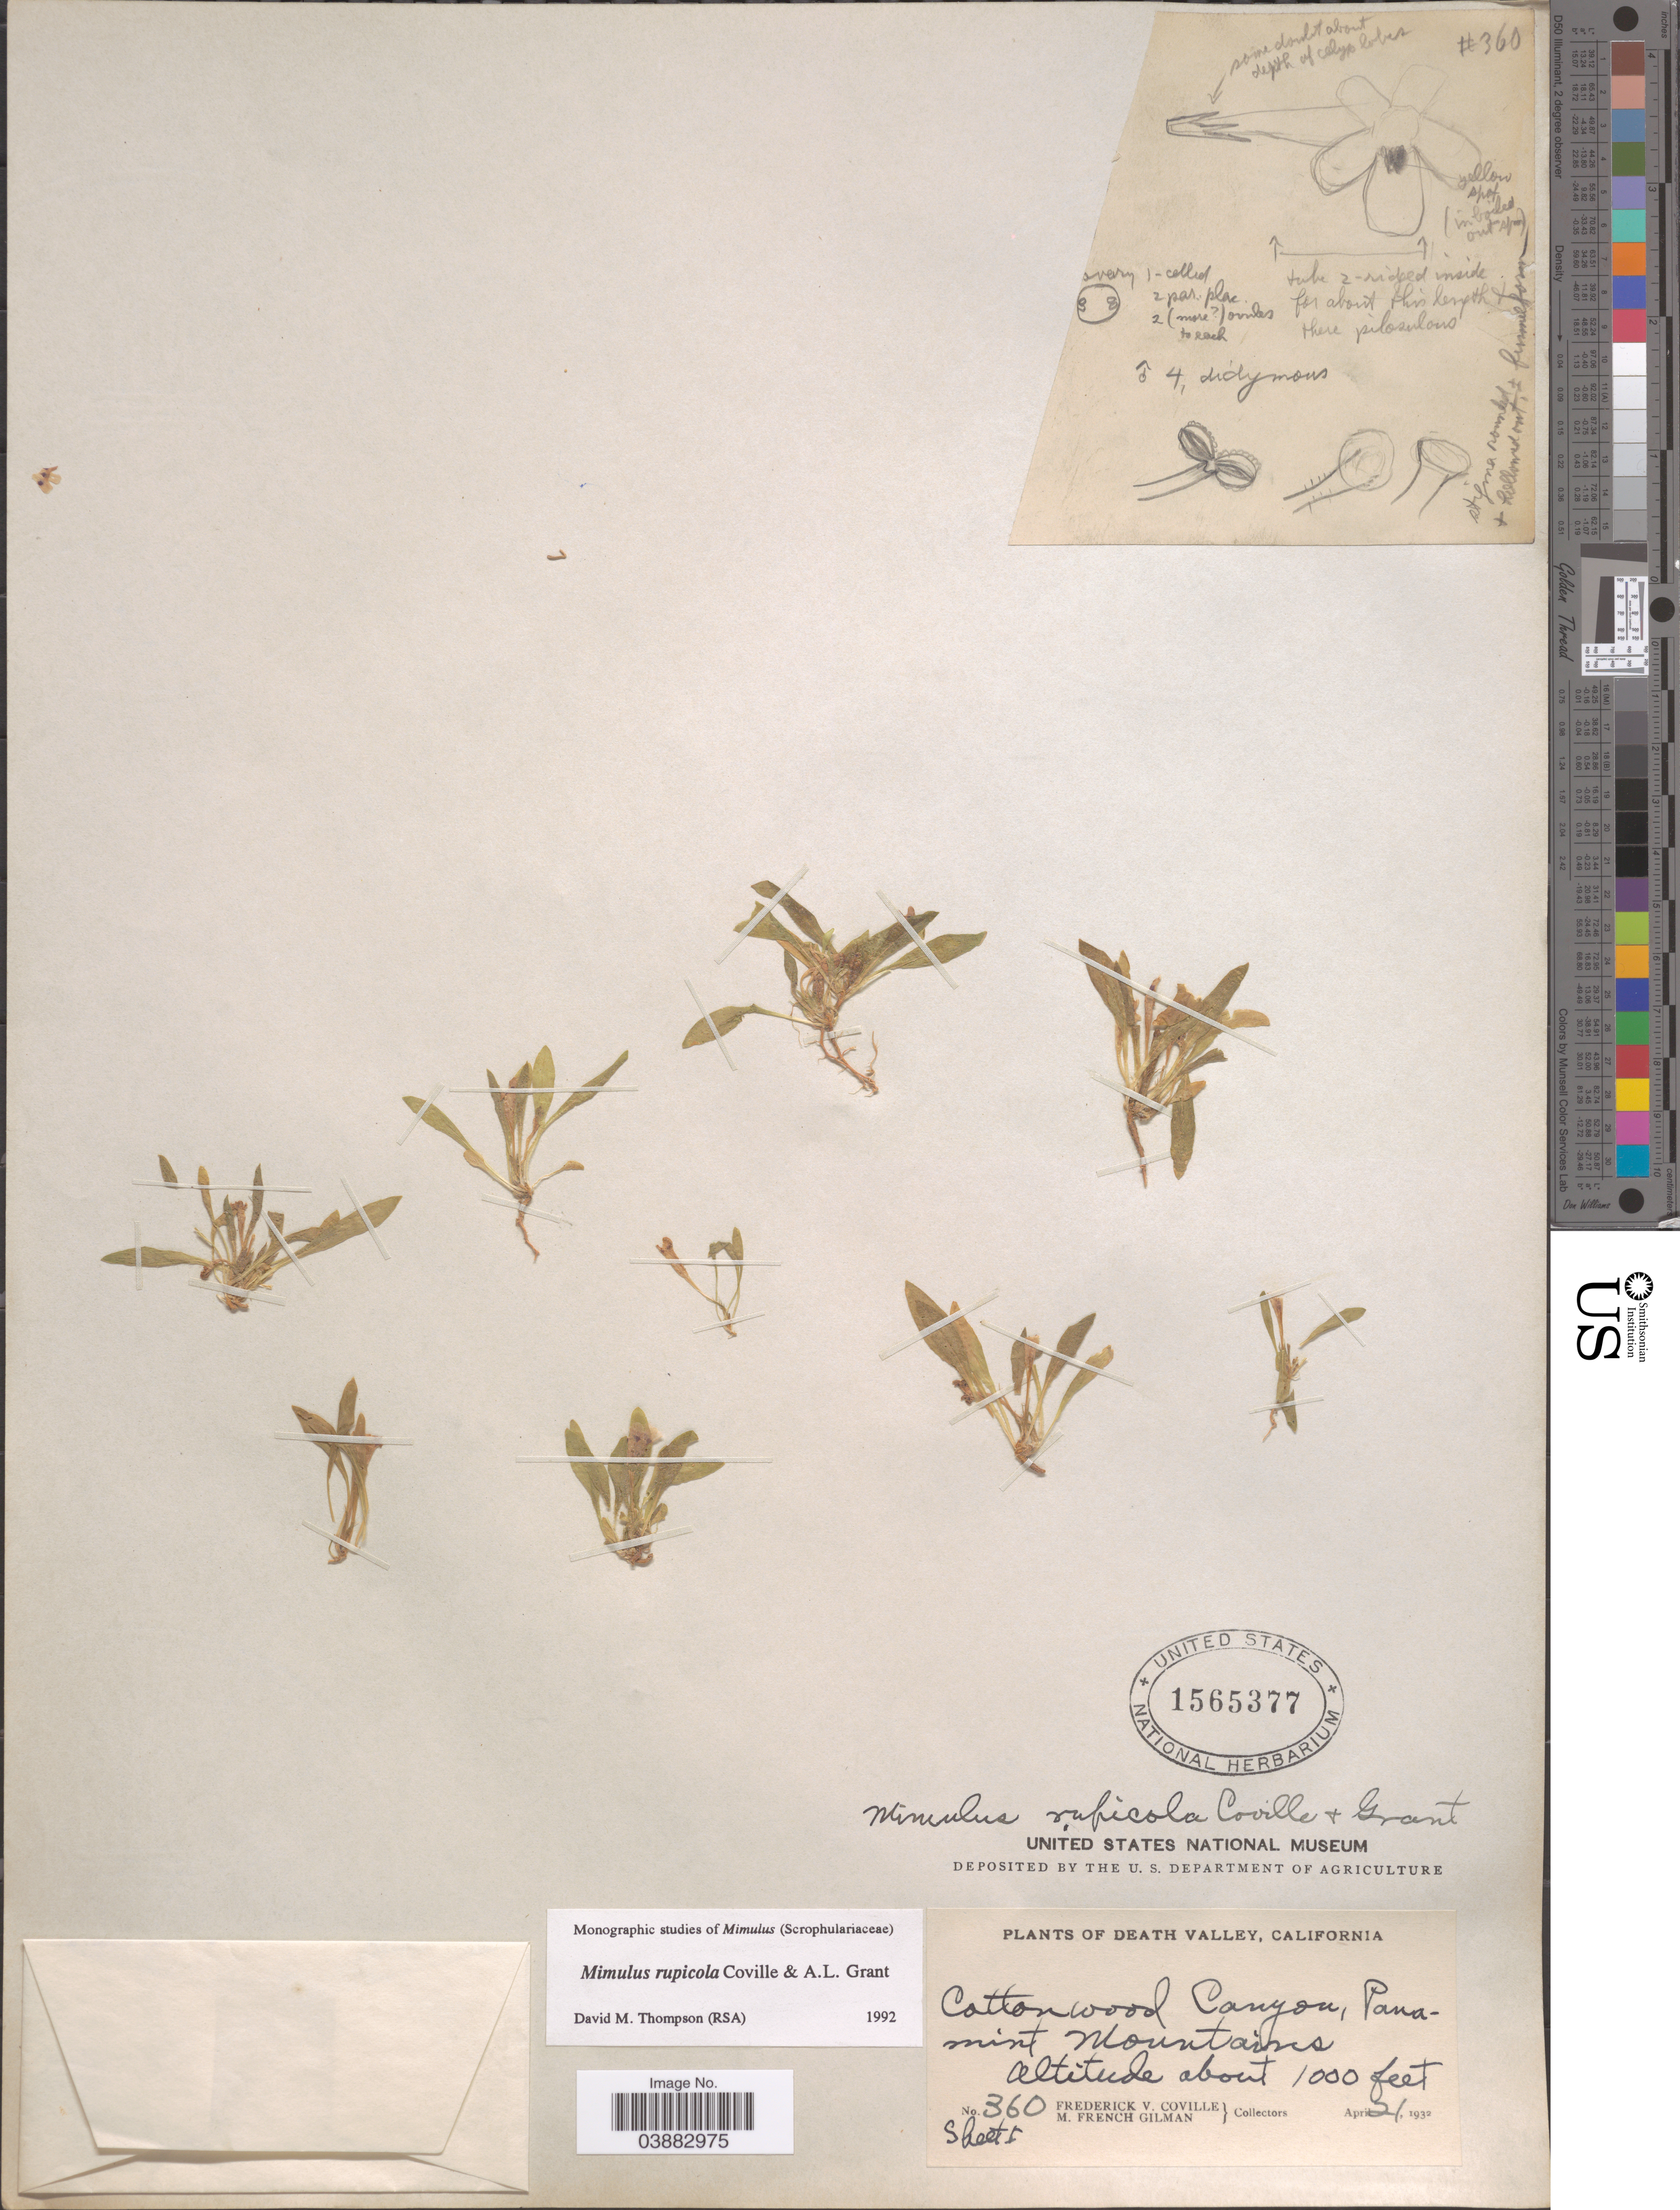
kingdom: Plantae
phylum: Tracheophyta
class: Magnoliopsida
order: Lamiales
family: Phrymaceae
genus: Mimulus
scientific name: Mimulus rupicola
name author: Coville & A.L. Grant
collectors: F. V. Coville & M. F. Gilman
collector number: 360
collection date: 1932-04-21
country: United States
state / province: California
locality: Death Valley. Cottonwood Canyon, Panamint Mountains.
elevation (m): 305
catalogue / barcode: US 1565377